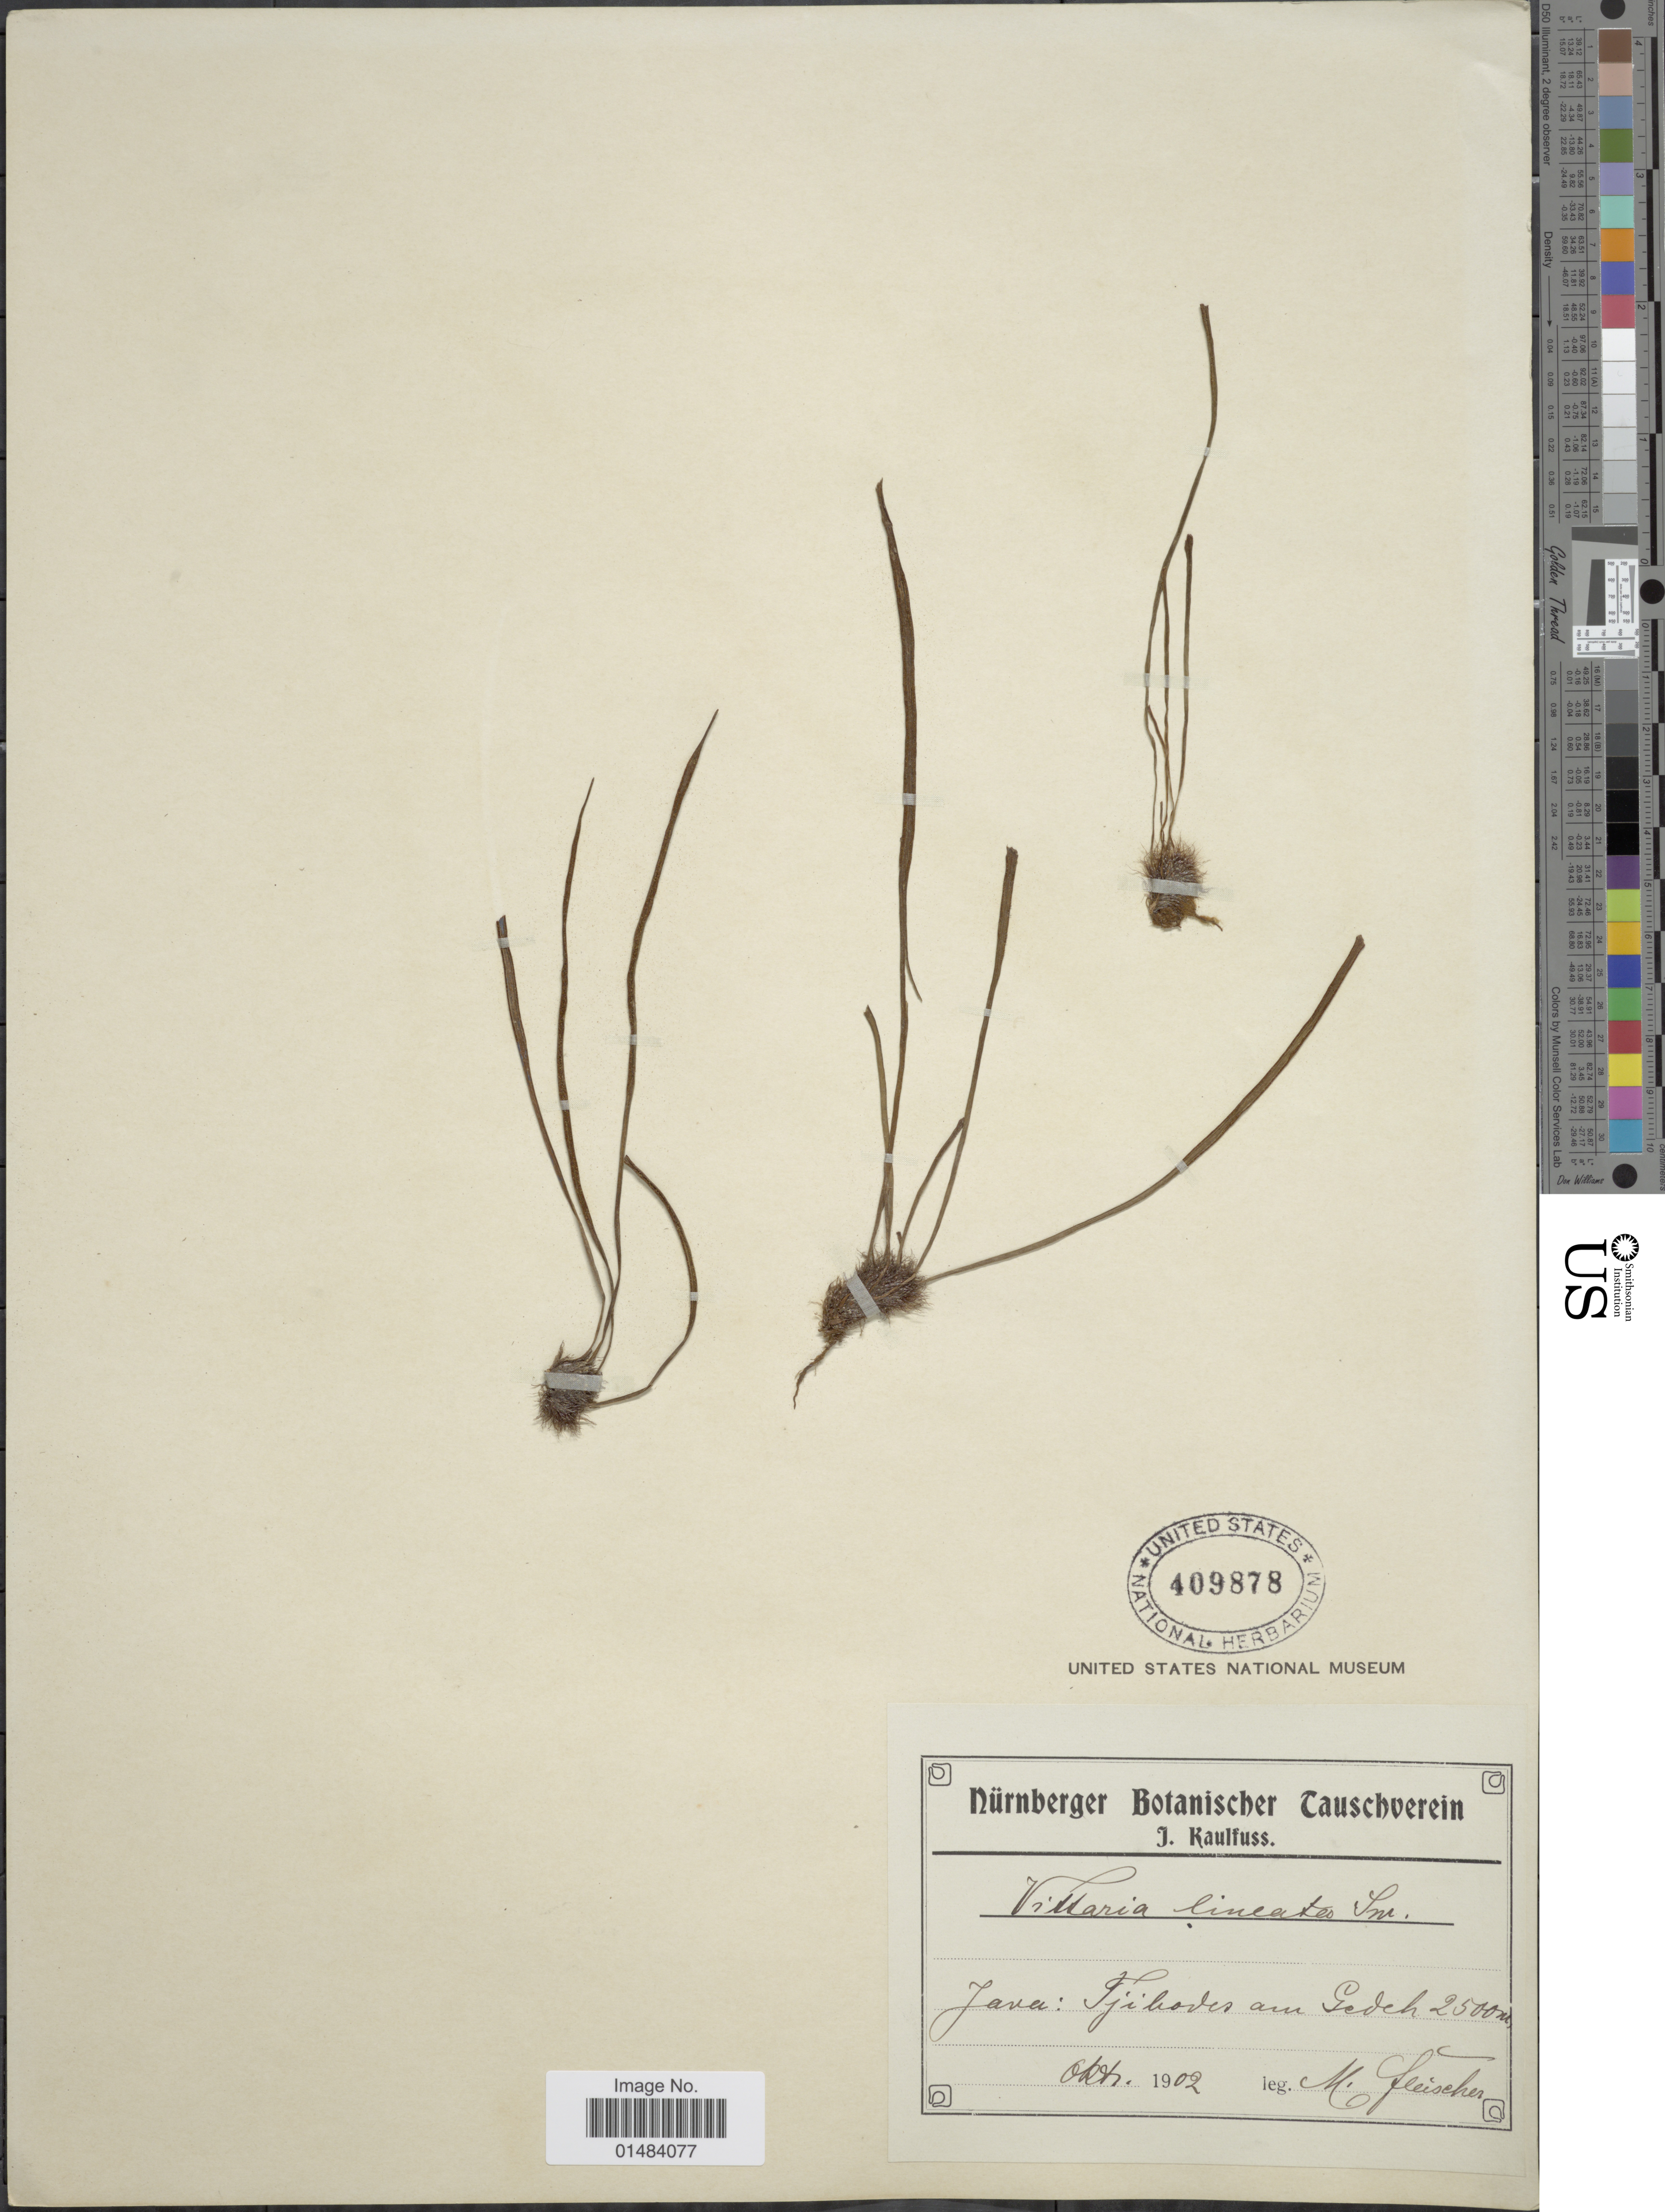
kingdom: Plantae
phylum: Tracheophyta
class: Polypodiopsida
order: Polypodiales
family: Pteridaceae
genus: Vittaria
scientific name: Vittaria lineata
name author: (L.) Sm.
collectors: M. Fleischer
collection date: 1902-10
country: Indonesia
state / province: Java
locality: Java: Tjibodes am Gedeh.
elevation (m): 2500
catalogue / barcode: US 409878